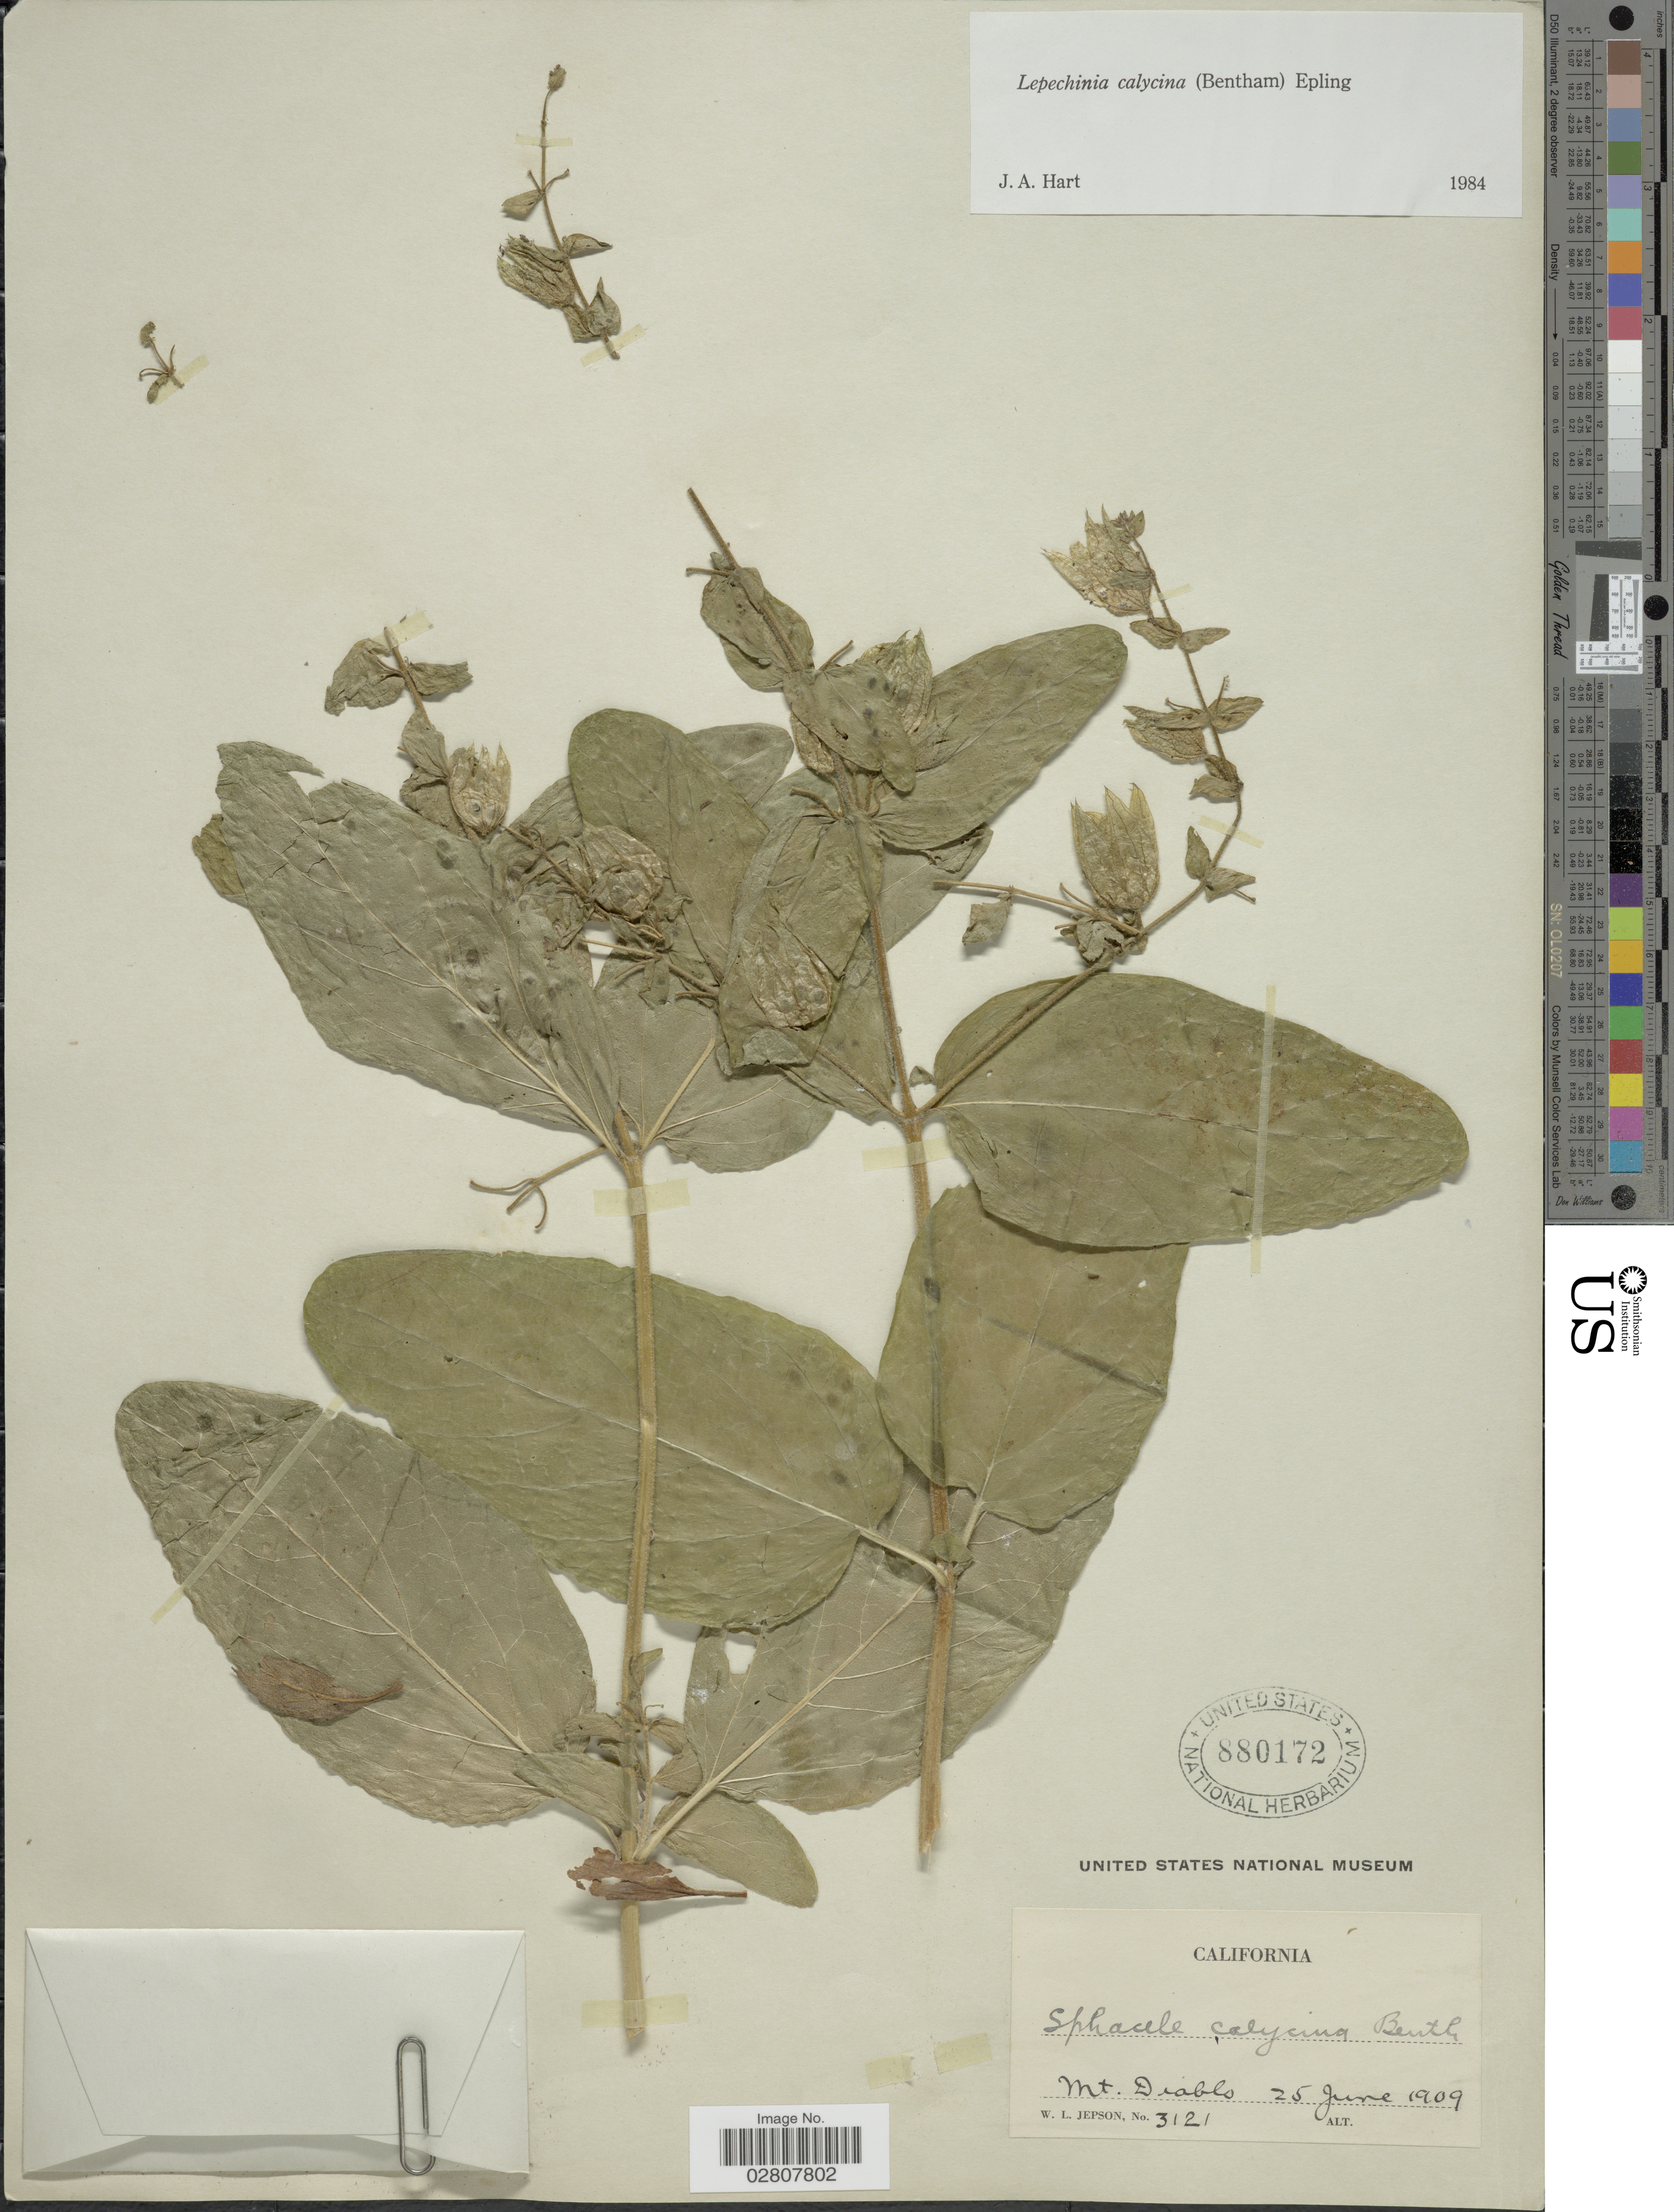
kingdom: Plantae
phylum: Tracheophyta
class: Magnoliopsida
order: Lamiales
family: Lamiaceae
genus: Lepechinia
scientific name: Lepechinia calycina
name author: (Benth.) Epling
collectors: W. L. Jepson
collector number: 3121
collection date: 1909-06-25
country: United States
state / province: California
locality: Mt. Diablo.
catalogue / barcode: US 880172